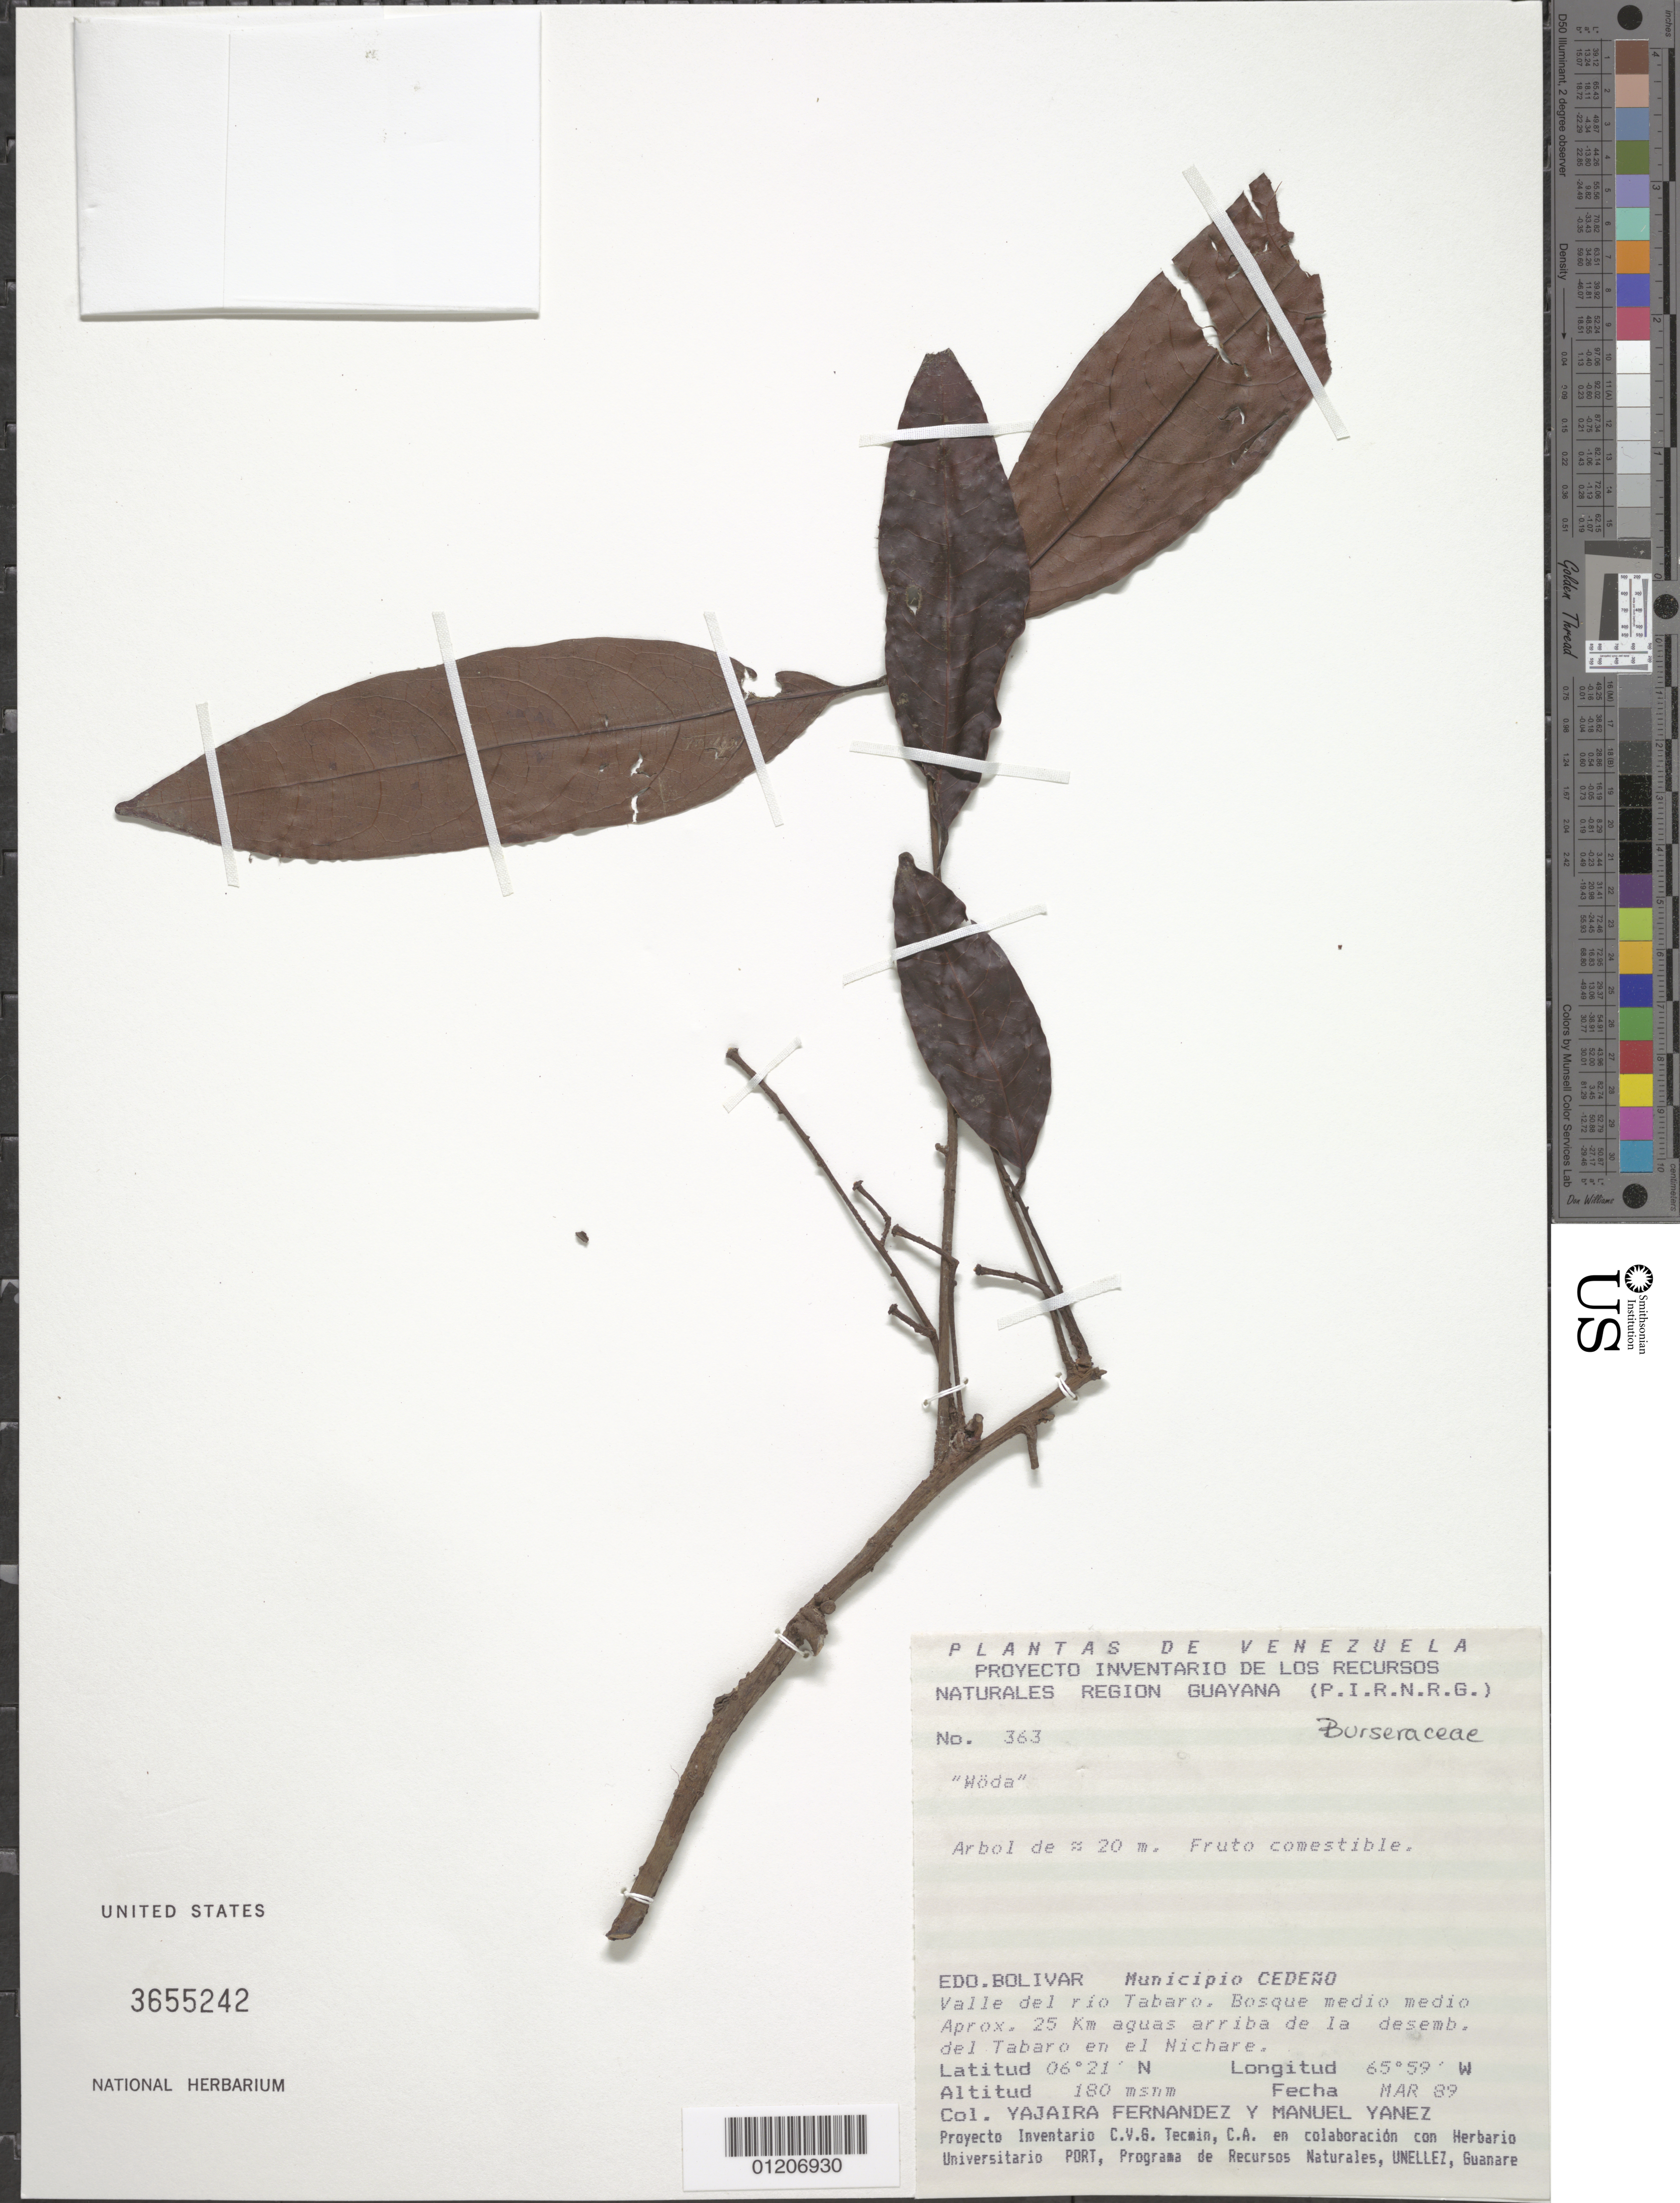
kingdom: Plantae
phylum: Tracheophyta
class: Magnoliopsida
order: Sapindales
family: Burseraceae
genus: Dacryodes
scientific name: Dacryodes sp.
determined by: Daly, D.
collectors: Y. Fernandez & M. Yanez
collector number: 363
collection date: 1989-03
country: Venezuela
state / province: Bolívar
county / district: Cedeño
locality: Valle del rio Tabaro. Aprox. 25km agua sarriba de la desemb. del Tabaro en el Nichare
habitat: Bosque medio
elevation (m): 180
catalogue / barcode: US 3655242